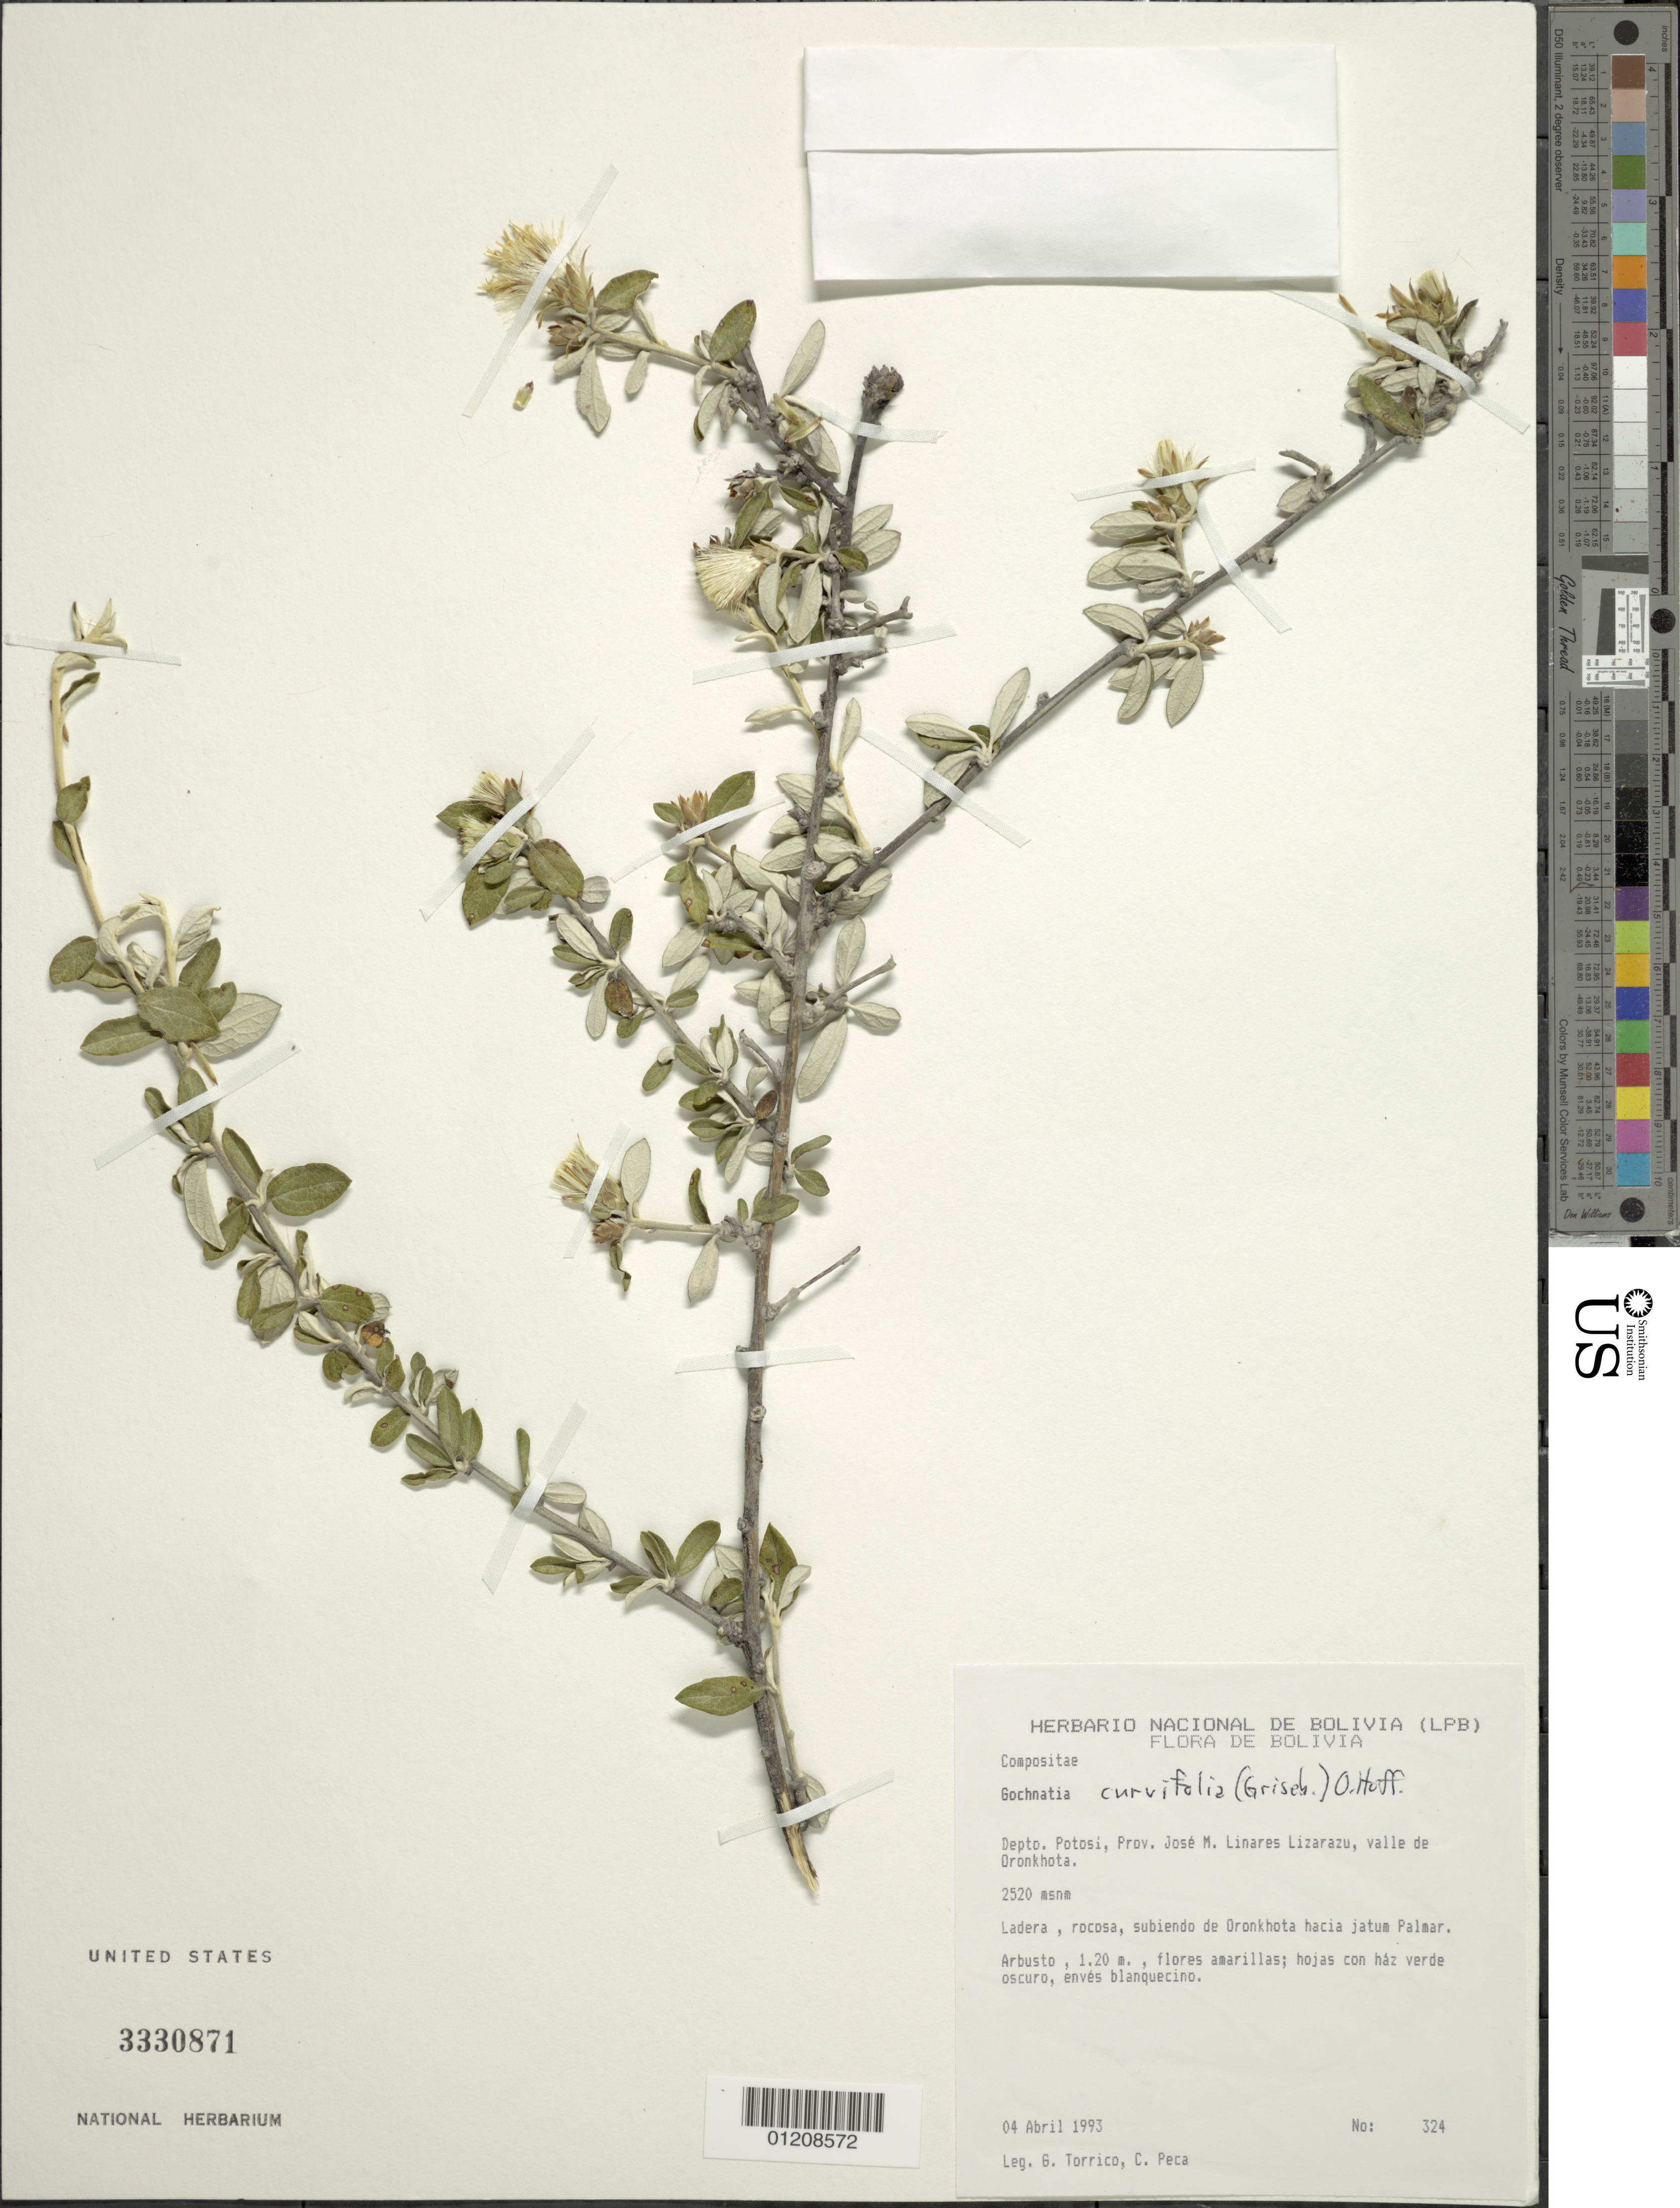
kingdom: Plantae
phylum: Tracheophyta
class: Magnoliopsida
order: Asterales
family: Asteraceae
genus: Gochnatia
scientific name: Gochnatia curviflora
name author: (Griseb.) O. Hoffm.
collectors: G. Torrico & C. Peca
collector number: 324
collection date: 1993-04-04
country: Bolivia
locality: Depto. Potosi, Prov. José M. Linares Lizarazu, valle de Oronkhota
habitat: Ladera, rocosa, subiendo de Oronkhota hacia jatum Palmar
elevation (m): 2520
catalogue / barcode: US 3330871